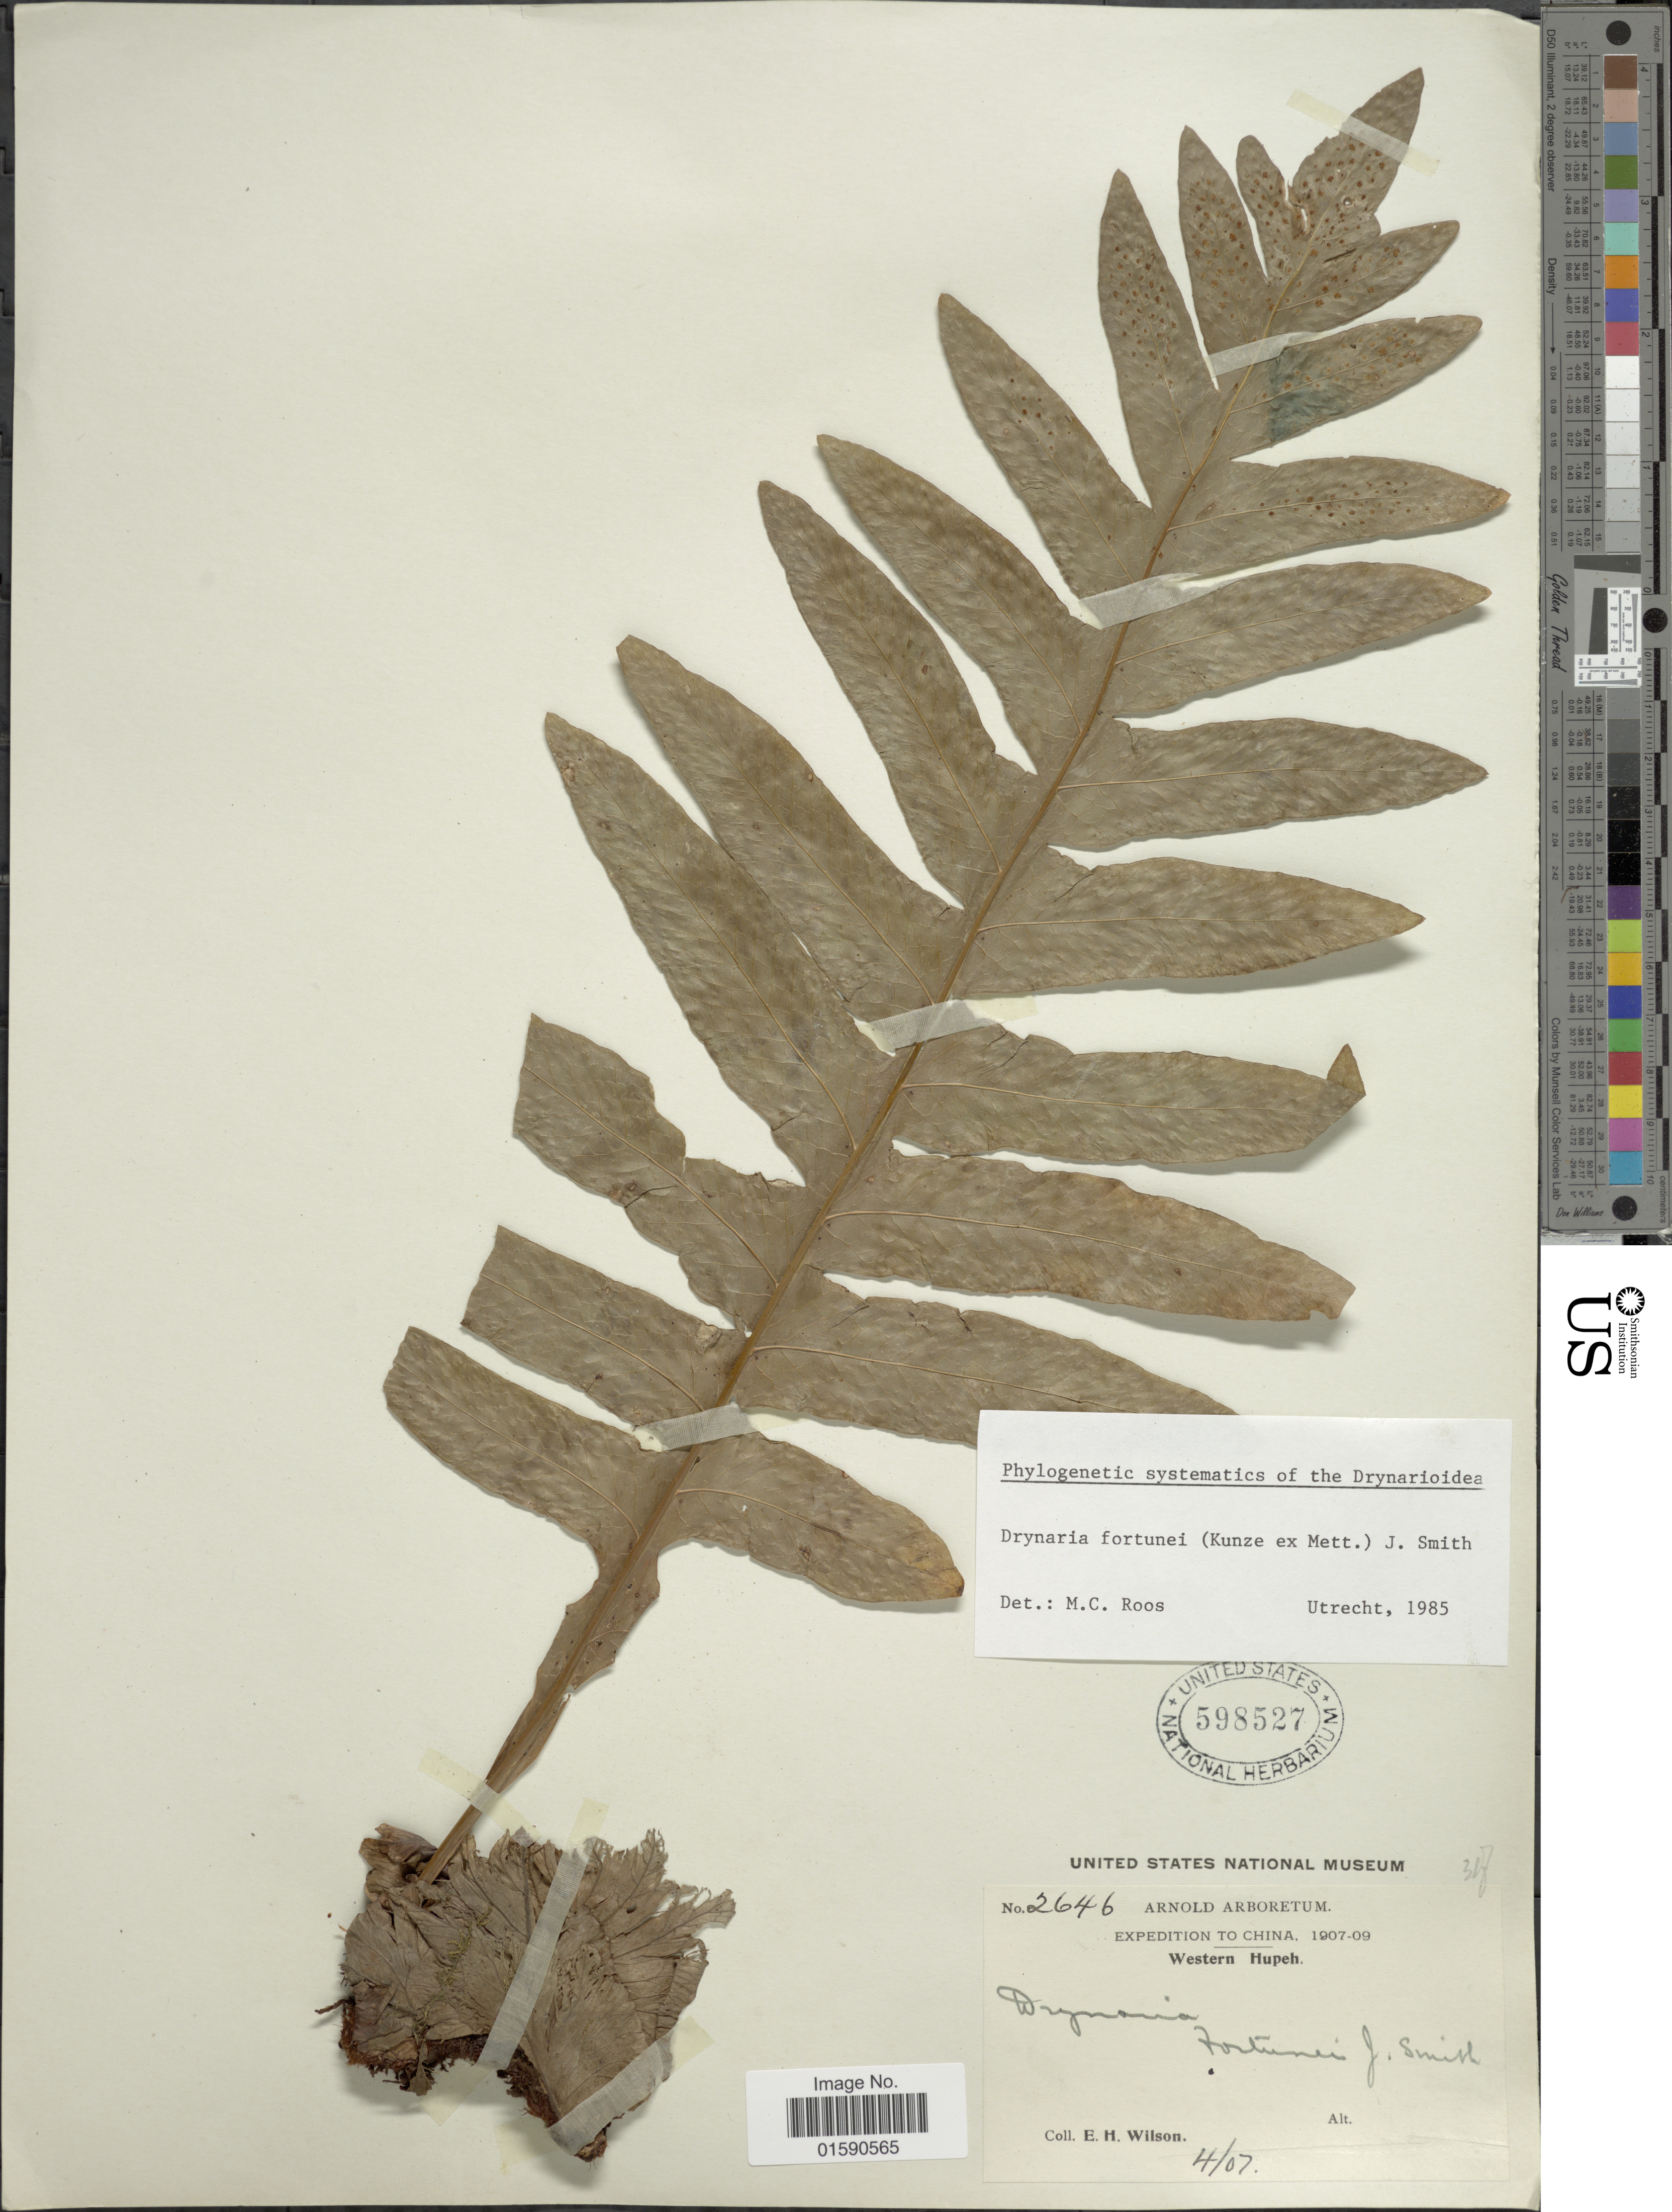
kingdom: Plantae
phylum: Tracheophyta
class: Polypodiopsida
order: Polypodiales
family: Polypodiaceae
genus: Drynaria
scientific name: Drynaria fortunei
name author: (Kunze ex Mett.) J. Sm.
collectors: E. Wilson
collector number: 2646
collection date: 1907-04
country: China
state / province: Hubei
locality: Western Hupeh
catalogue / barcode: US 598527